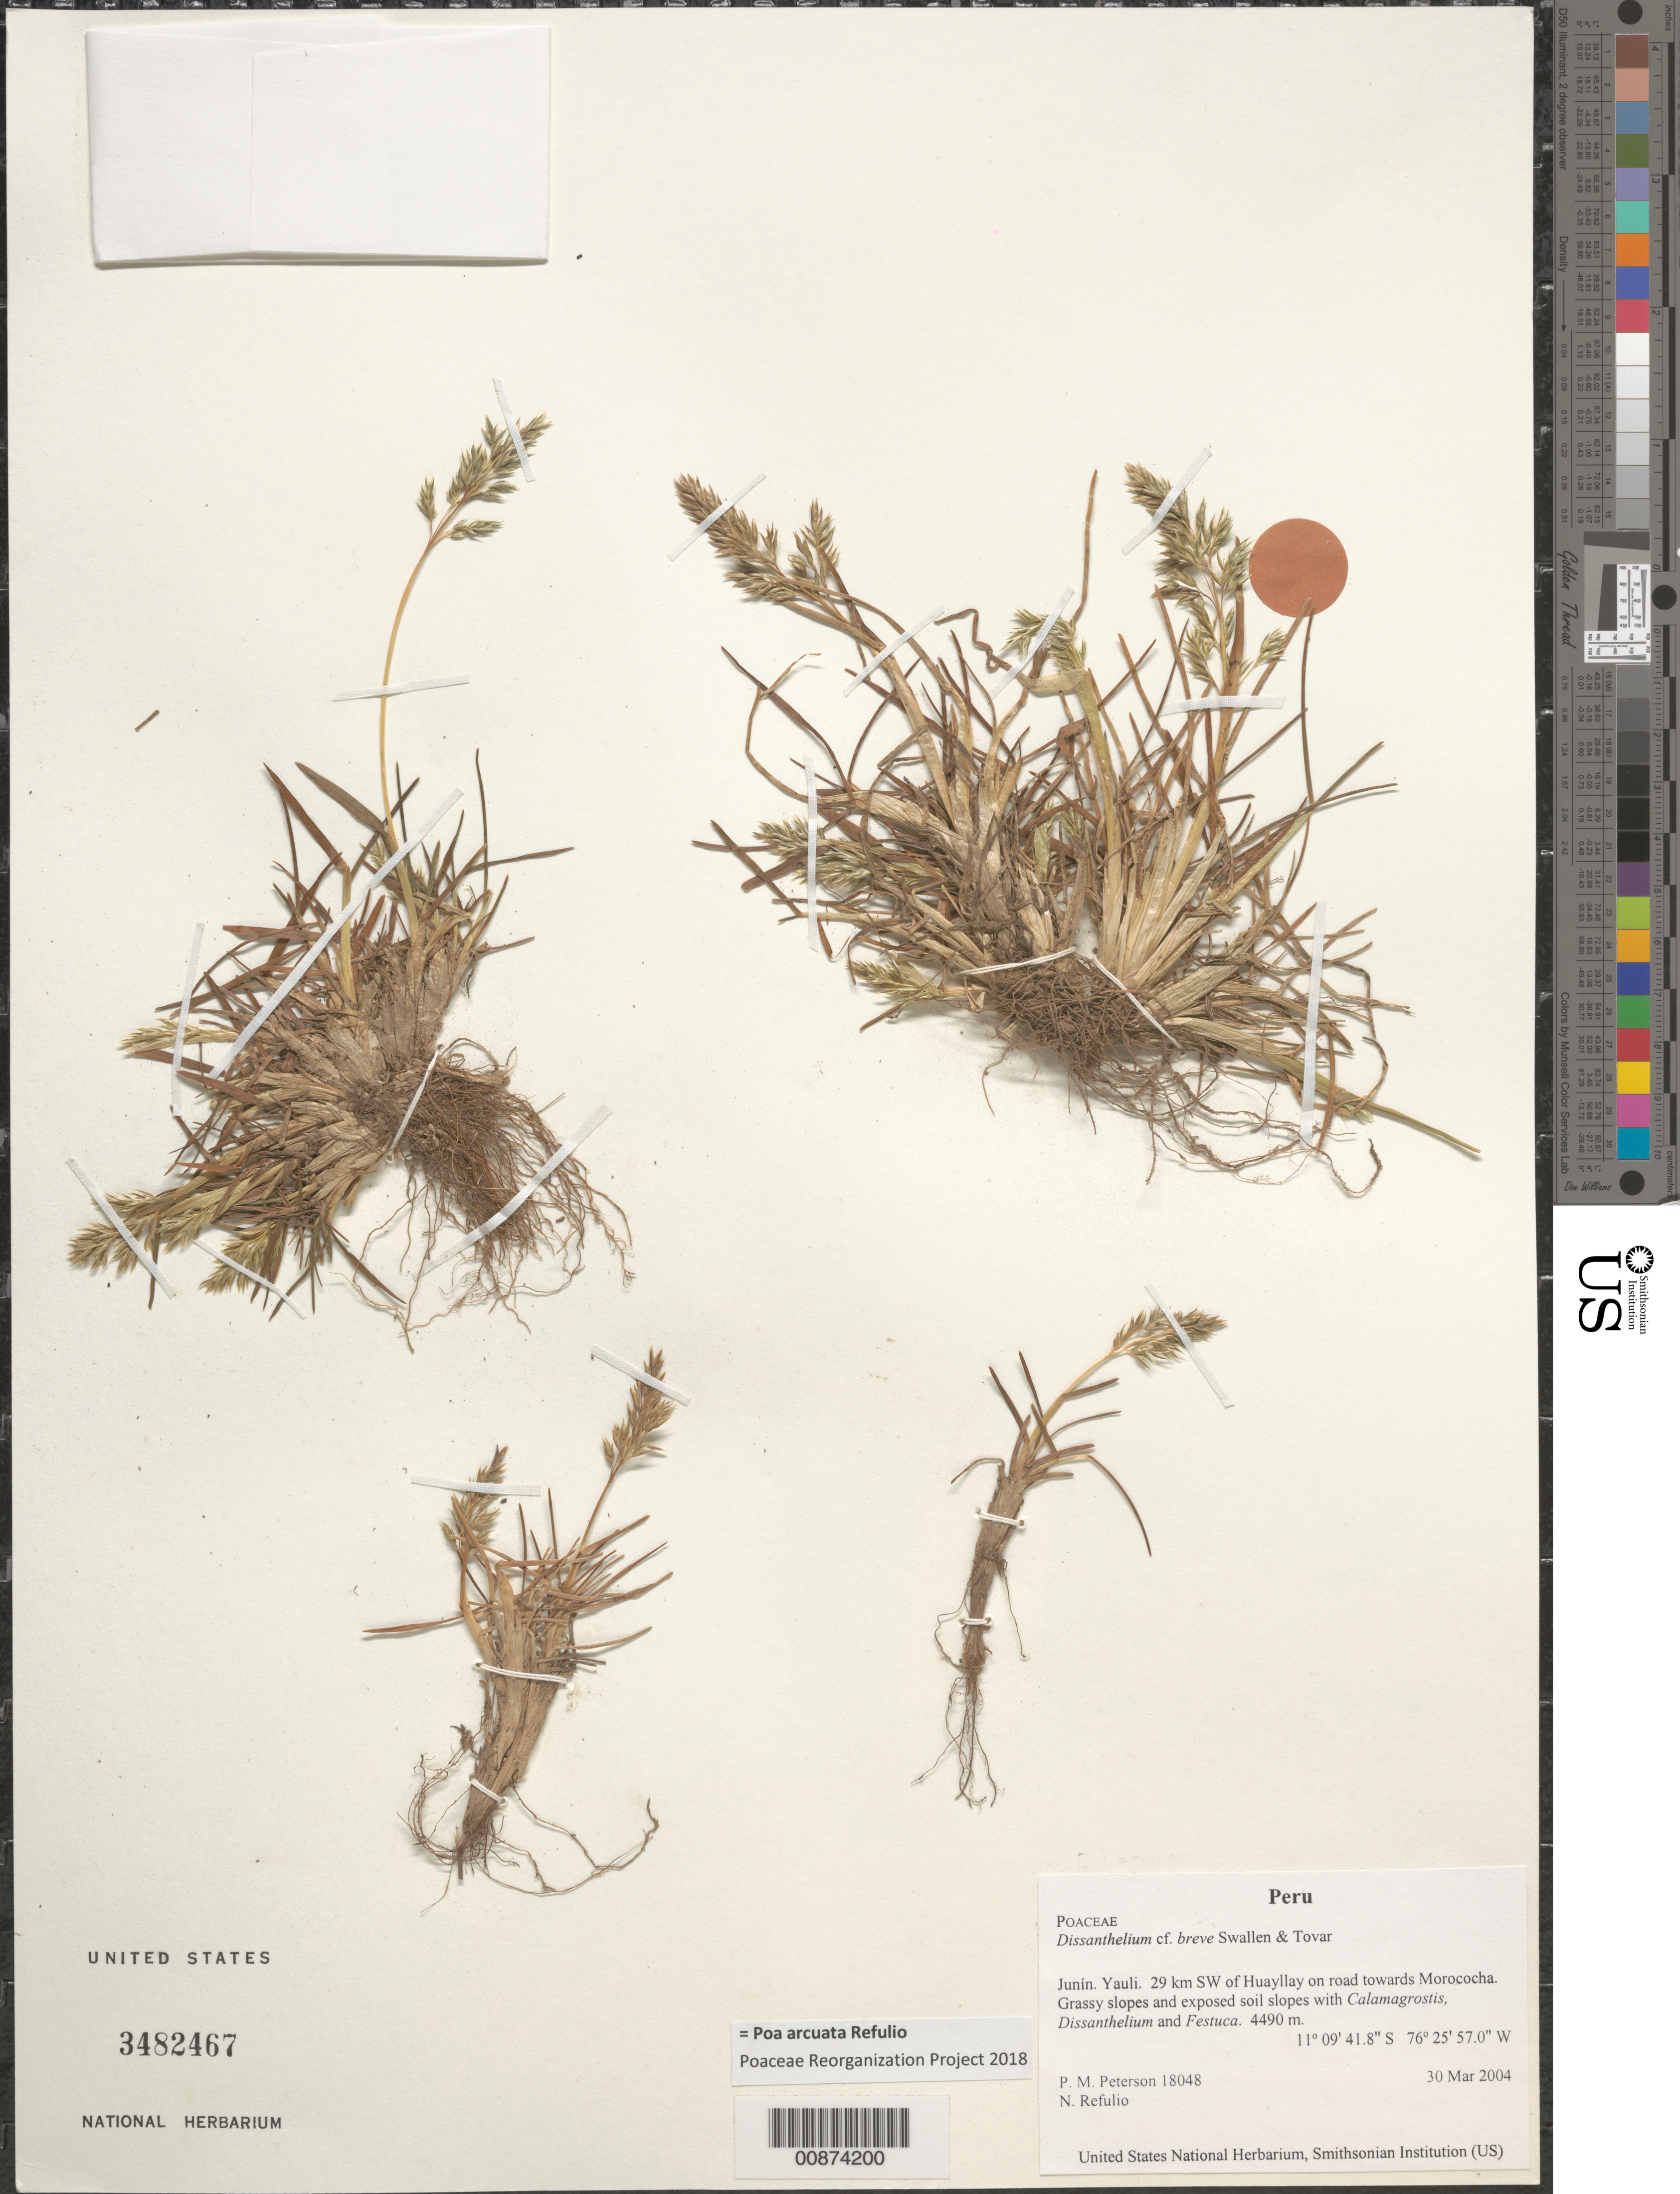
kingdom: Plantae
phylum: Tracheophyta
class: Liliopsida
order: Poales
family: Poaceae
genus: Poa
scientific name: Poa arcuata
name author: Refulio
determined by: Poaceae Reorganization Project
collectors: P. M. Peterson & N. Refulio-Rodríguez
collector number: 18048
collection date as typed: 30 Mar 2004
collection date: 2004-03-30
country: Peru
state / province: Junín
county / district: Yauli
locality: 29 km SW of Huayllay on road towards Morococha. Grassy slopes and exposed soil slopes with Calamagrostis, Dissanthelium and Festuca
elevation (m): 4490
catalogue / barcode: US 3482467